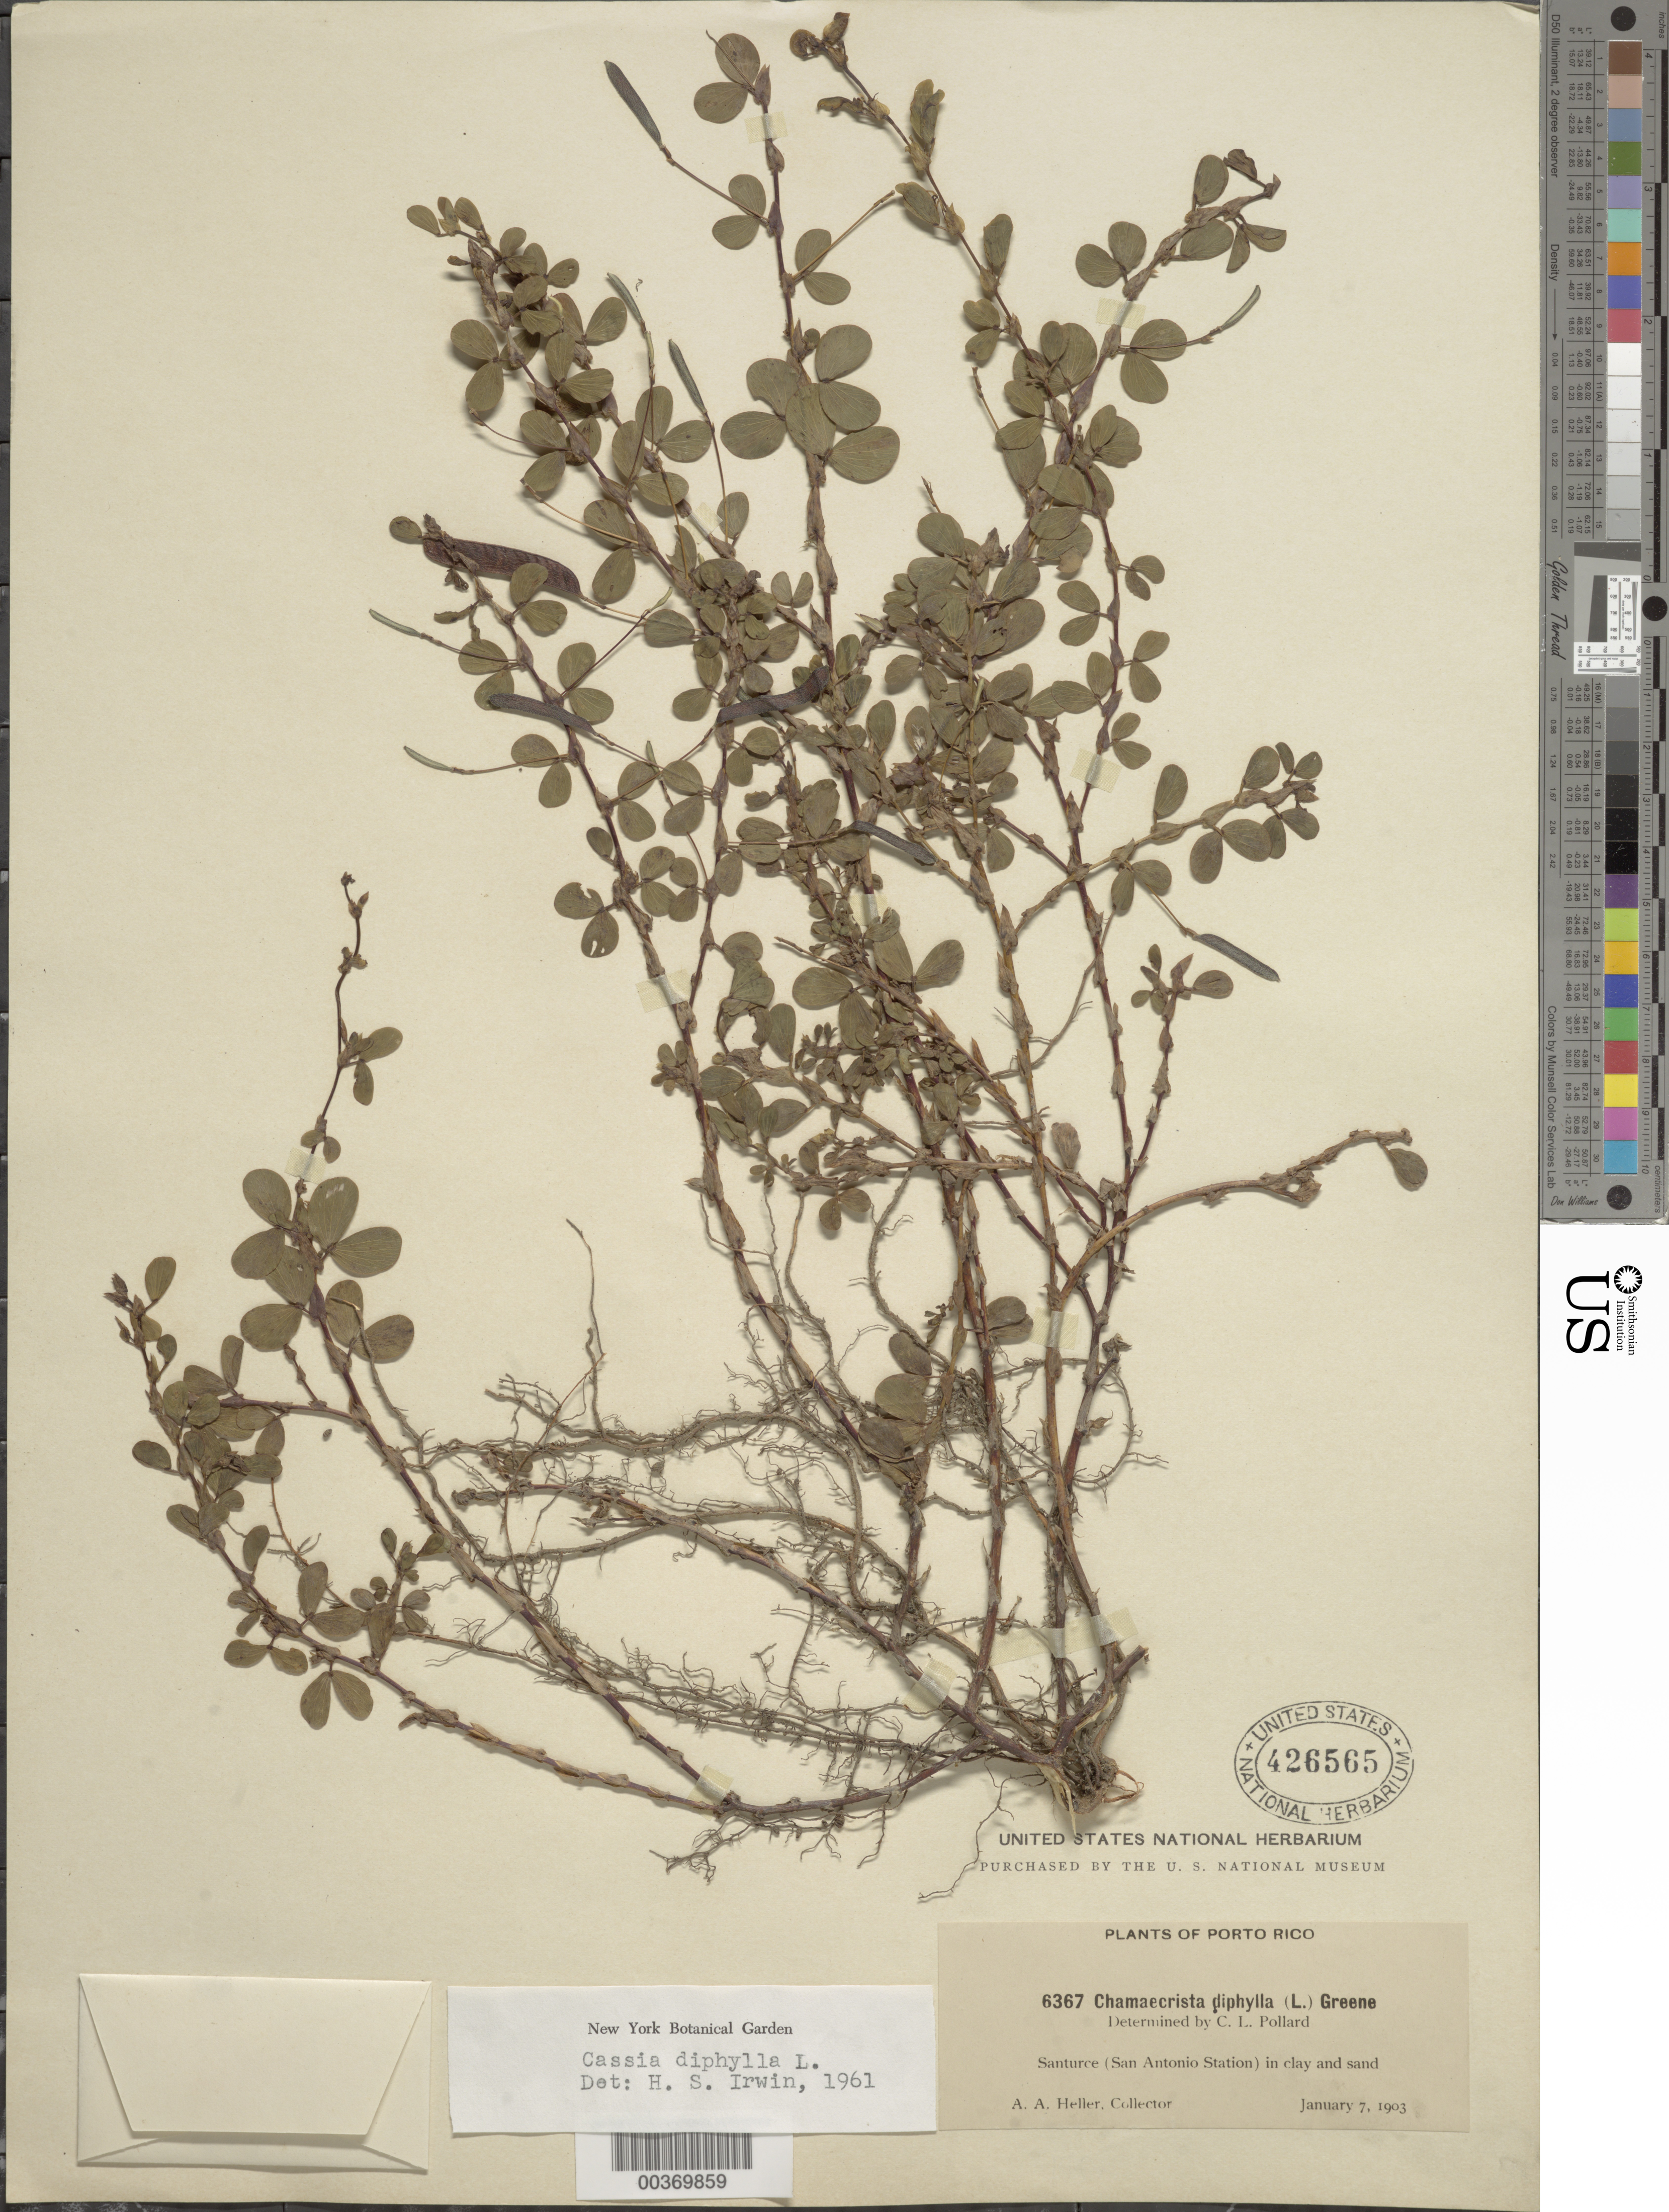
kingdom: Plantae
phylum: Tracheophyta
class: Magnoliopsida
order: Fabales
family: Fabaceae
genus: Chamaecrista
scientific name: Chamaecrista diphylla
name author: (L.) Greene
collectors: A. A. Heller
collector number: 6367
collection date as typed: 07 Jan 1903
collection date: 1903-01-07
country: Puerto Rico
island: Greater Antilles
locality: Santurce, san antonio station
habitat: In clay and sand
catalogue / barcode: US 426565